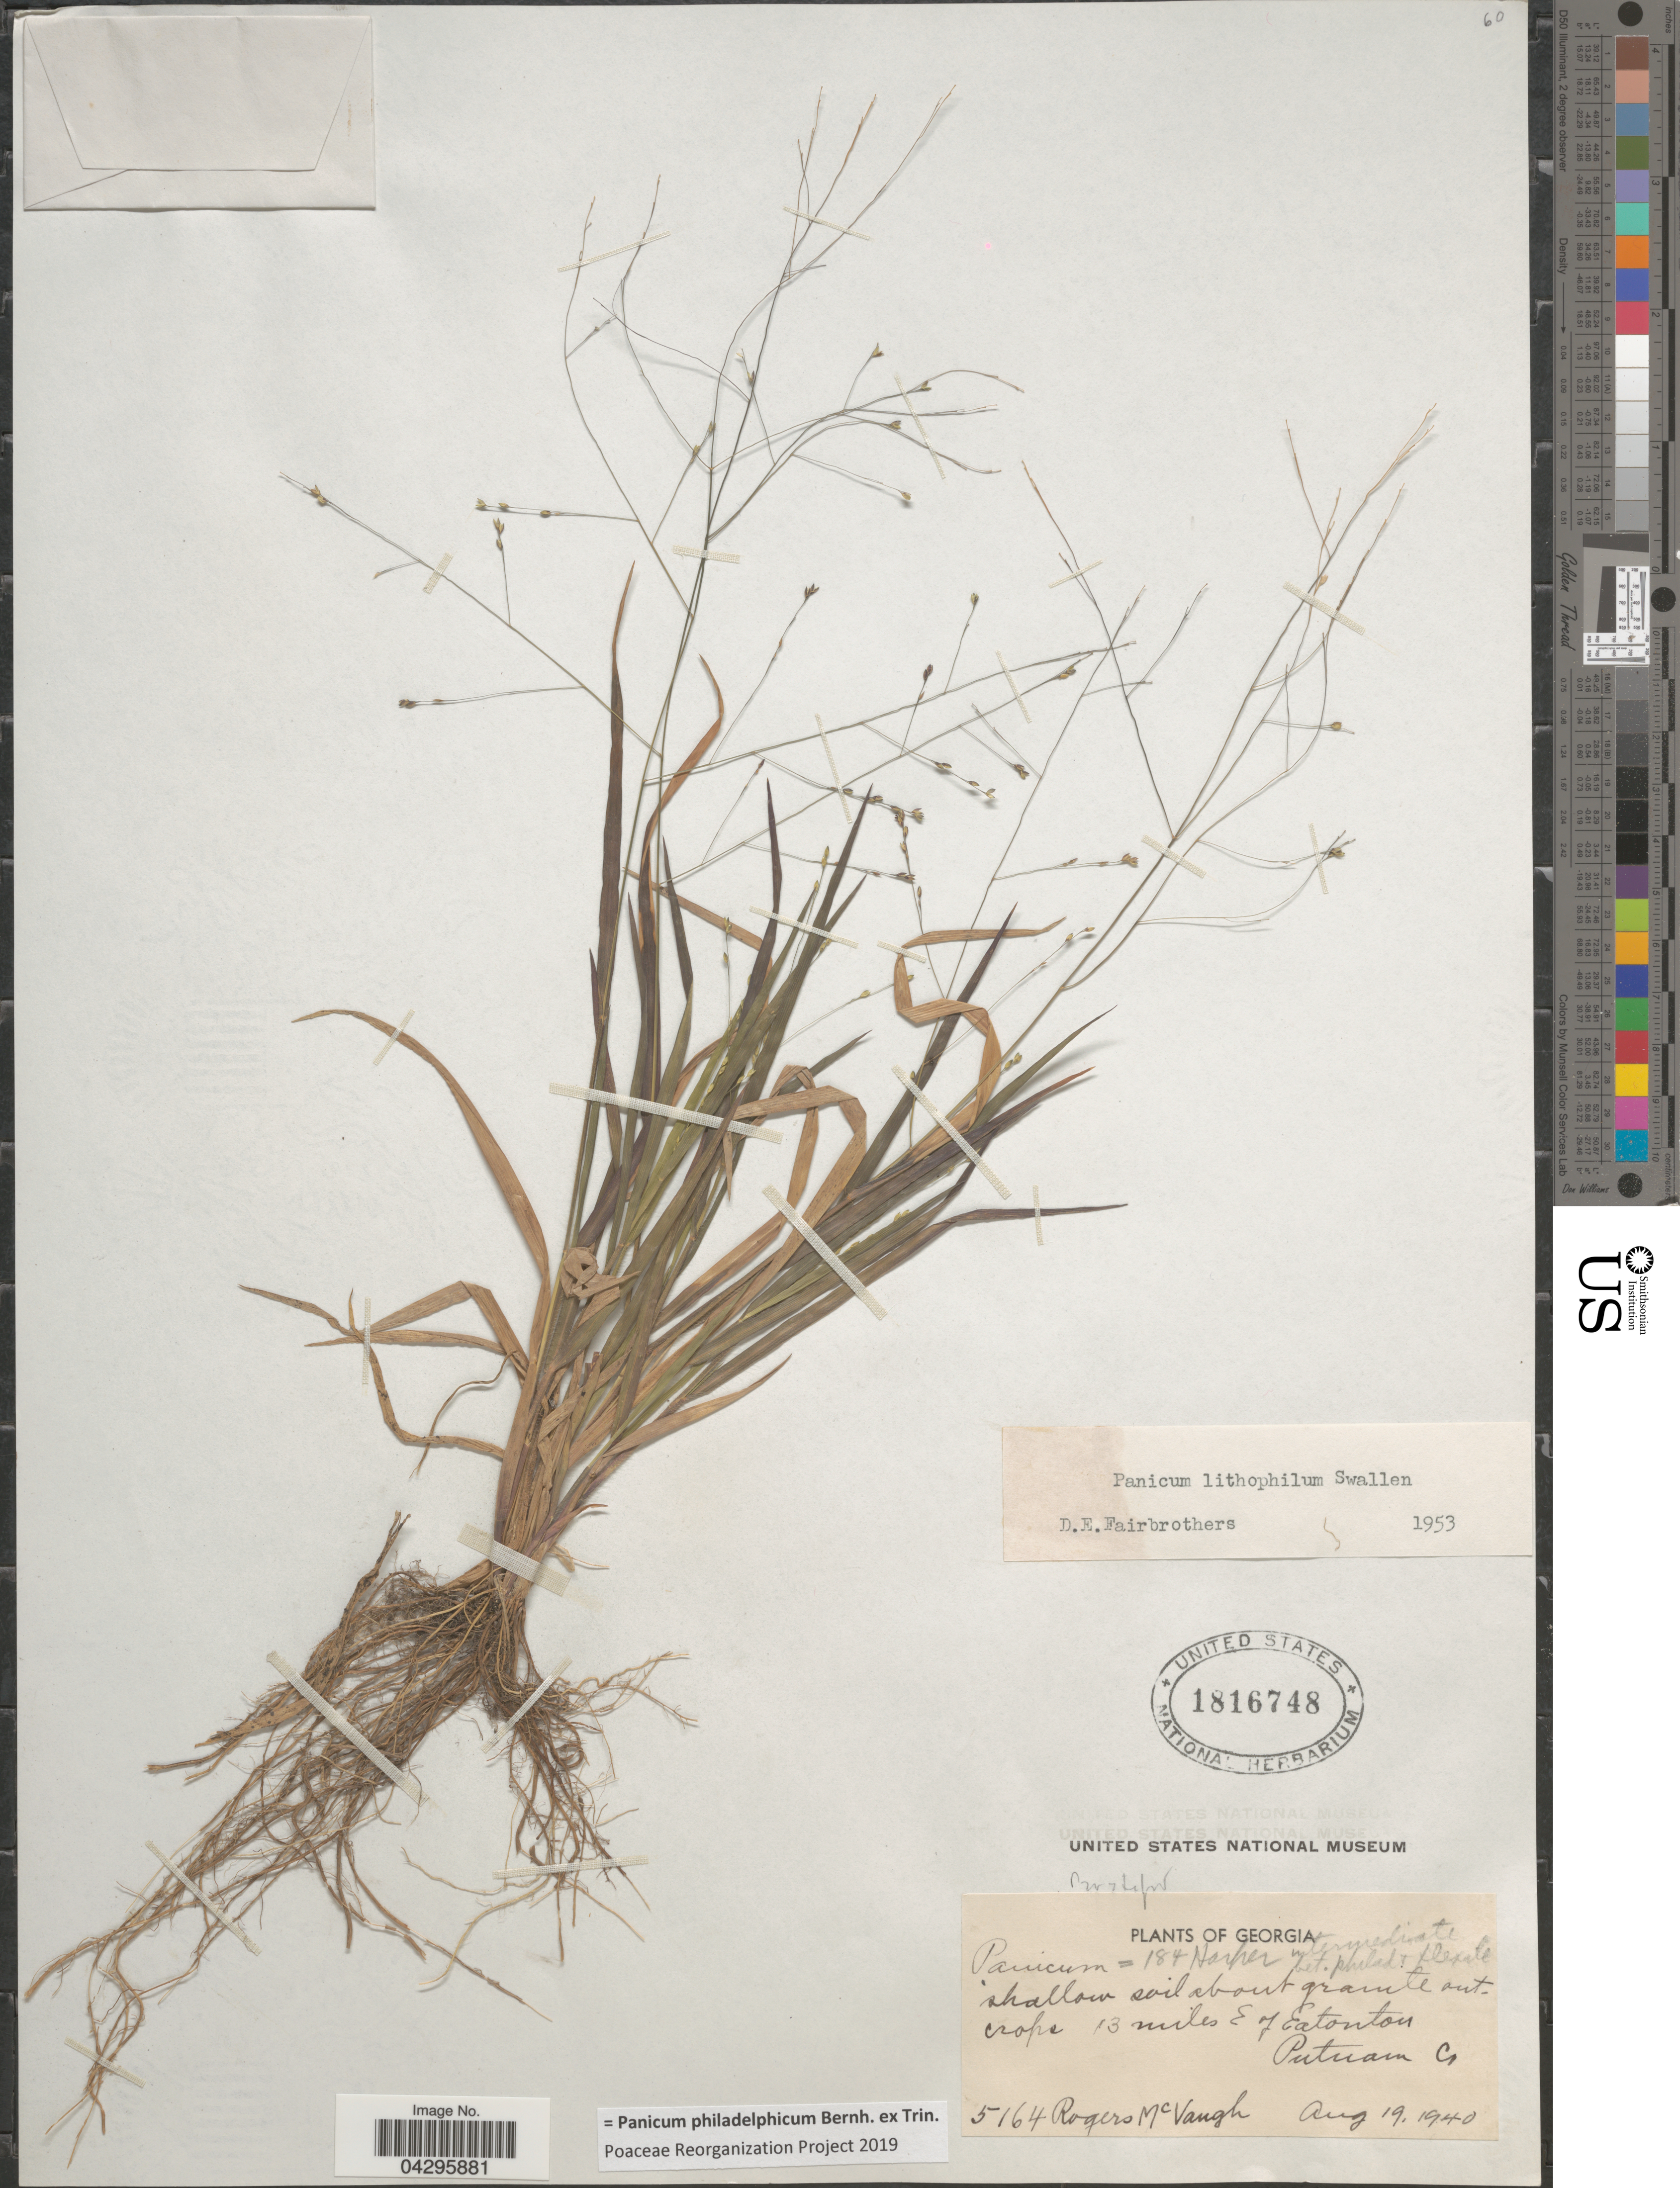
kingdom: Plantae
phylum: Tracheophyta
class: Liliopsida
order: Poales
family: Poaceae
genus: Panicum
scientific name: Panicum philadelphicum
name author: Bernh. ex Trin.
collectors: R. McVaugh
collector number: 5164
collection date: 1940-08-19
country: United States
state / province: Georgia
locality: Shallow soil about granite outcrops 13 miles E of Eatonton Putnam Co.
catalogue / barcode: US 1816748